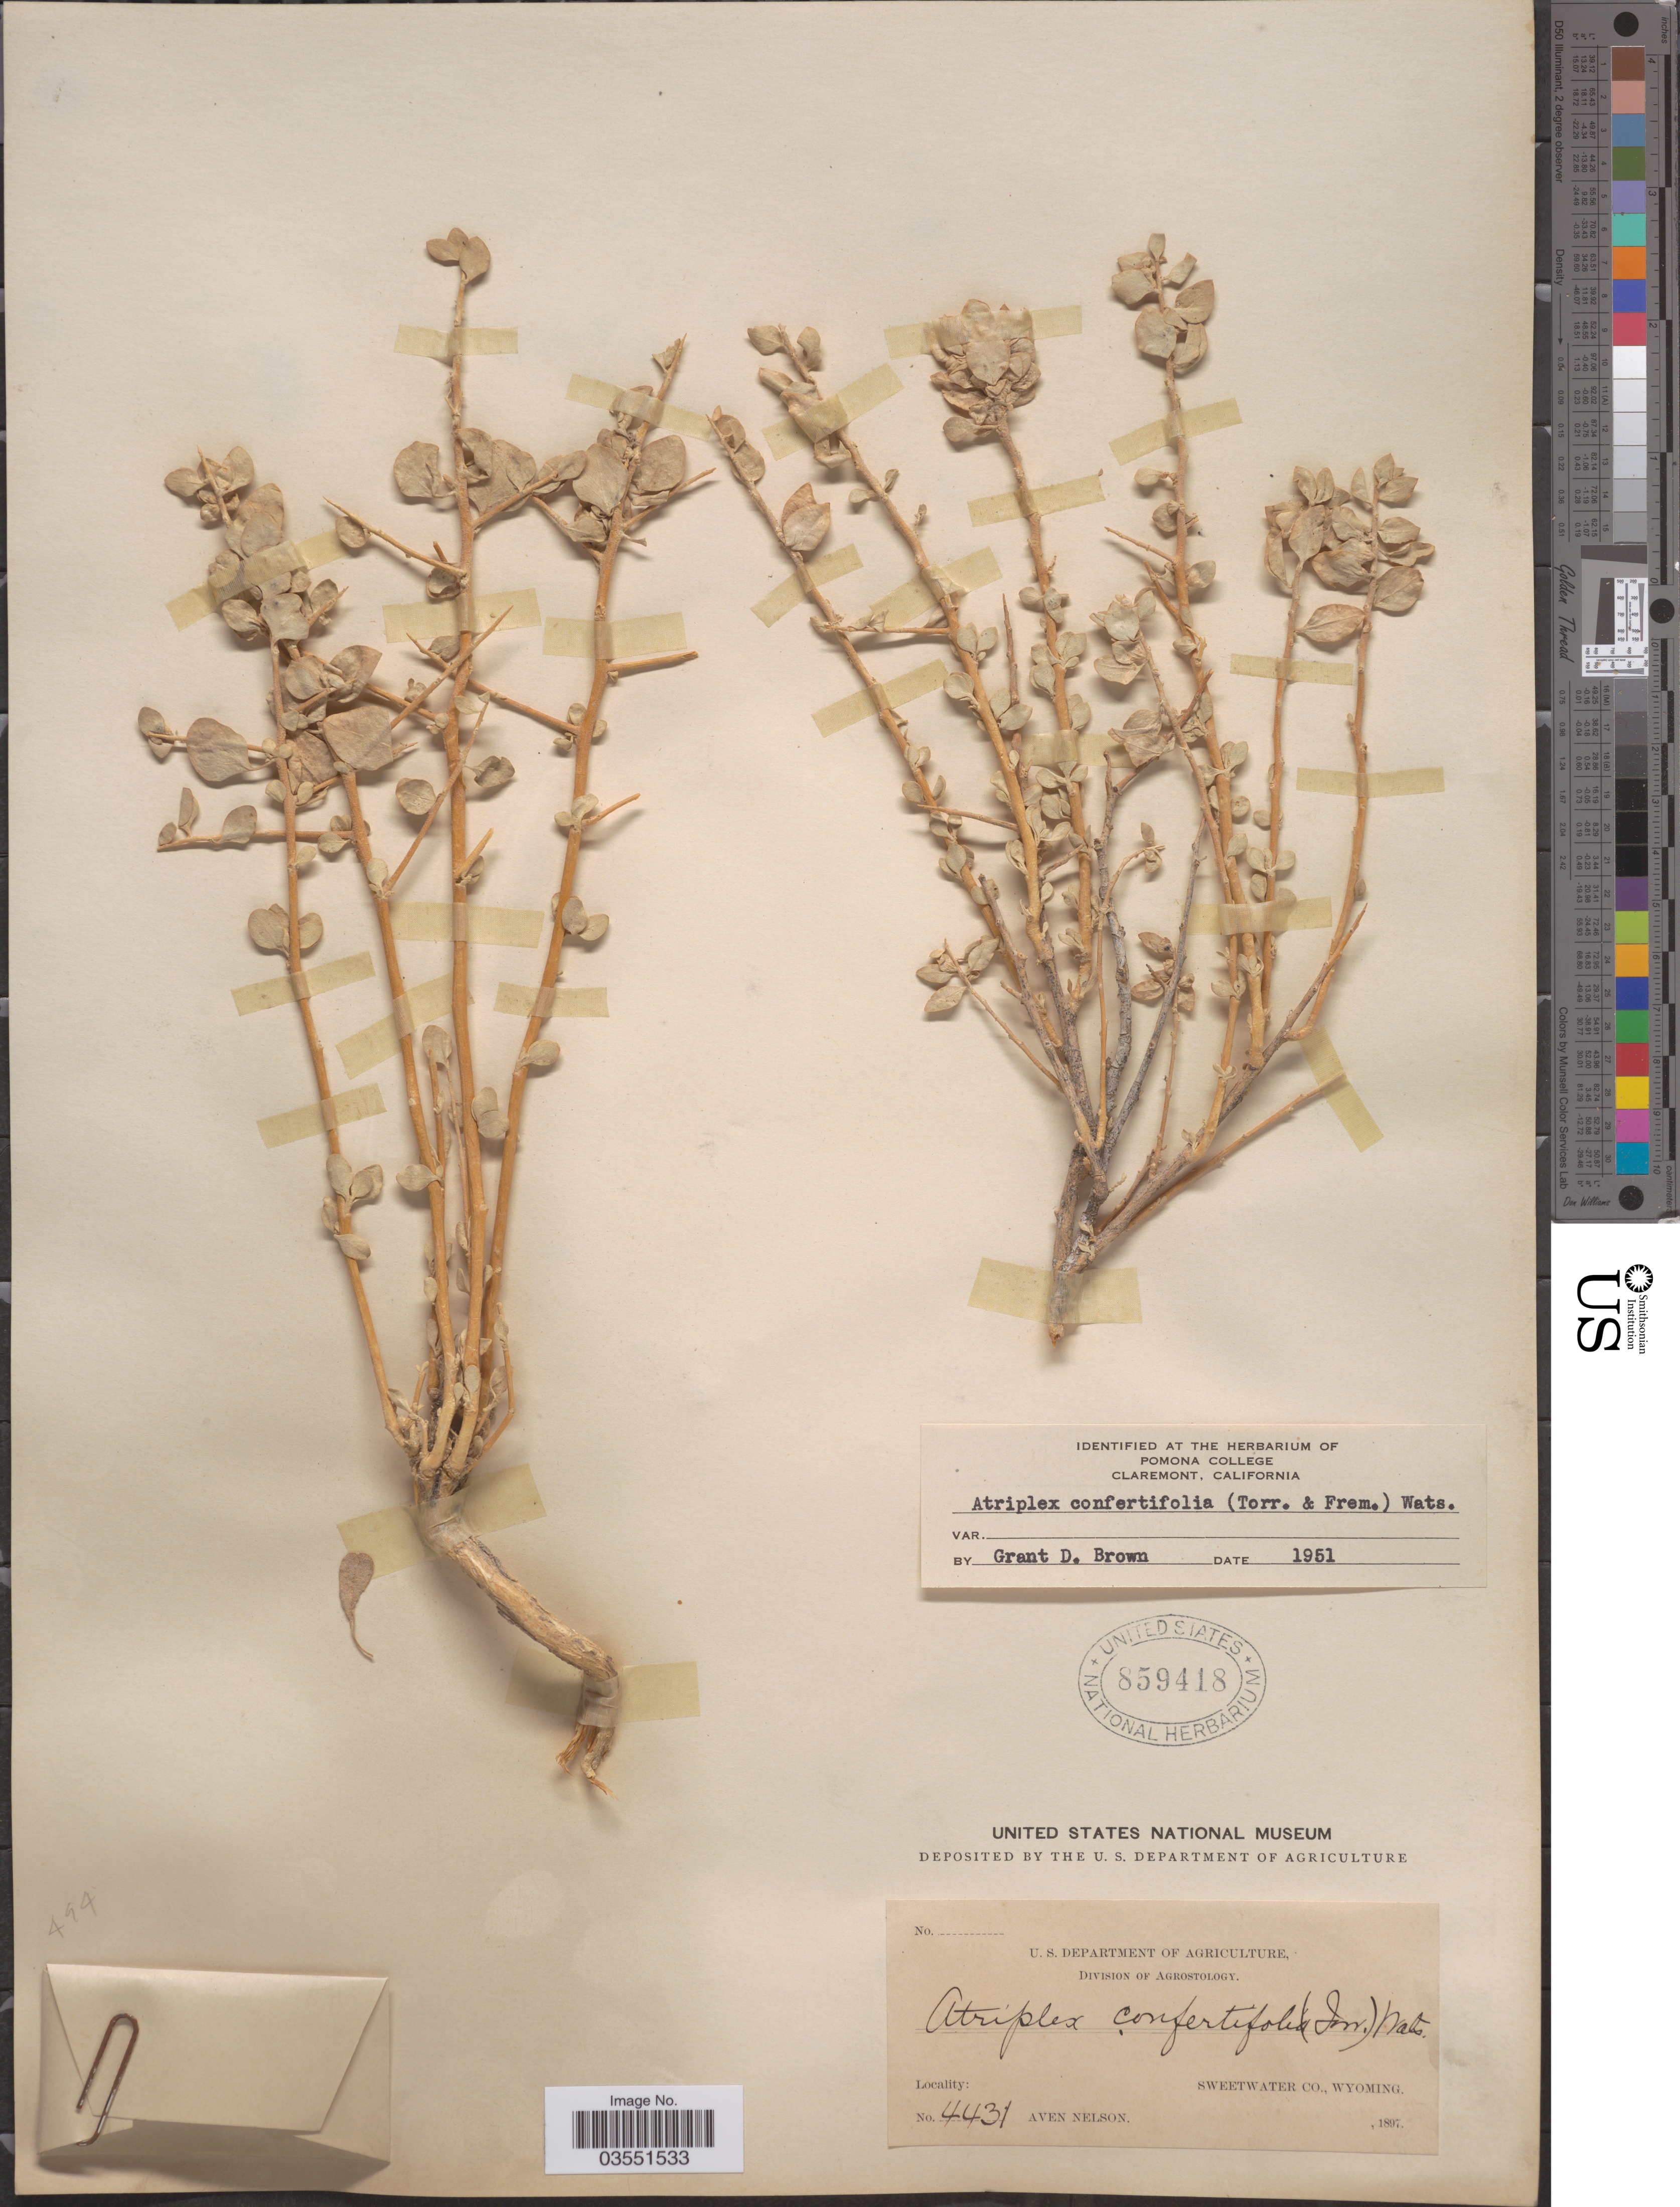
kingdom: Plantae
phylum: Tracheophyta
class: Magnoliopsida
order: Caryophyllales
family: Amaranthaceae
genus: Atriplex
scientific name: Atriplex confertifolia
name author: (Torr. & Frém.) S. Watson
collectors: A. Nelson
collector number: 4431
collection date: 1897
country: United States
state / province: Wyoming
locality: Sweetwater Co.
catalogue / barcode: US 859418